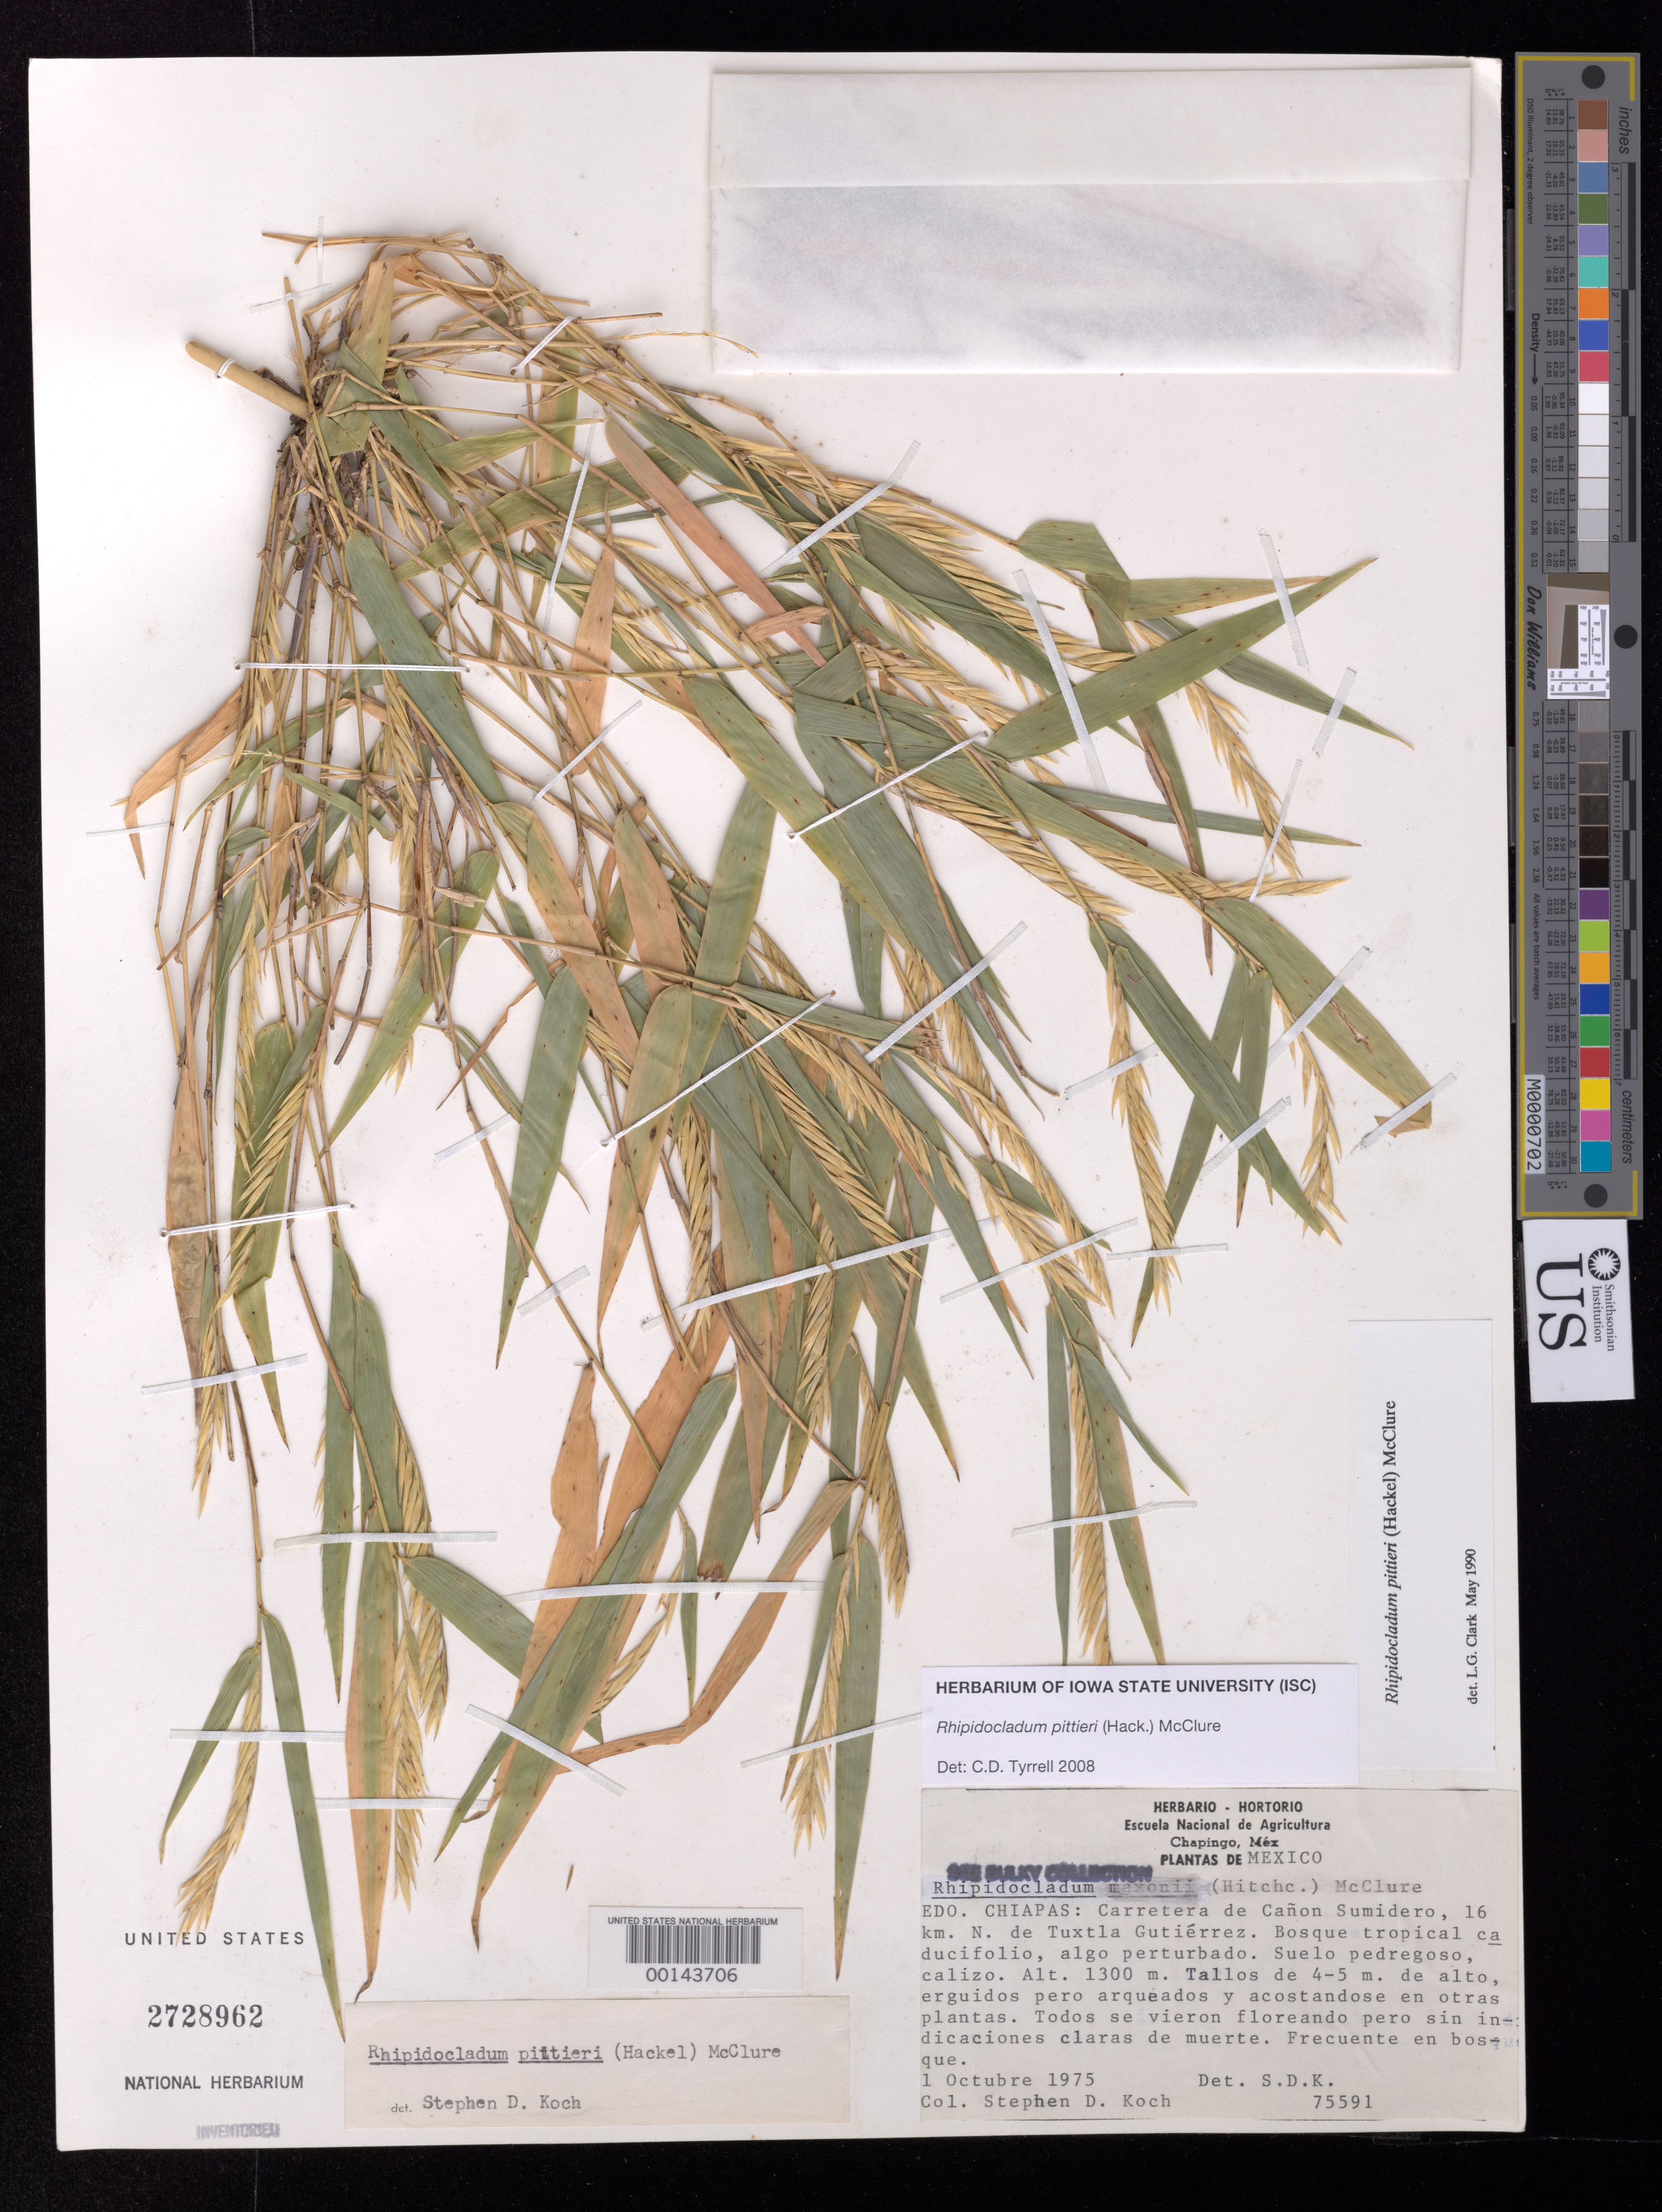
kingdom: Plantae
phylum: Tracheophyta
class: Liliopsida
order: Poales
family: Poaceae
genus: Rhipidocladum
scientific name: Rhipidocladum pittieri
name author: (J. Hack.) McClure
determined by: Tyrrell, C. D.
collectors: S. D. Koch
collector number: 75591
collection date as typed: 01 Oct 1975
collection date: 1975-10-01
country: Mexico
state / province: Chiapas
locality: Carretera de canon Sumidero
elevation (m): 1300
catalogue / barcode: US 2728962